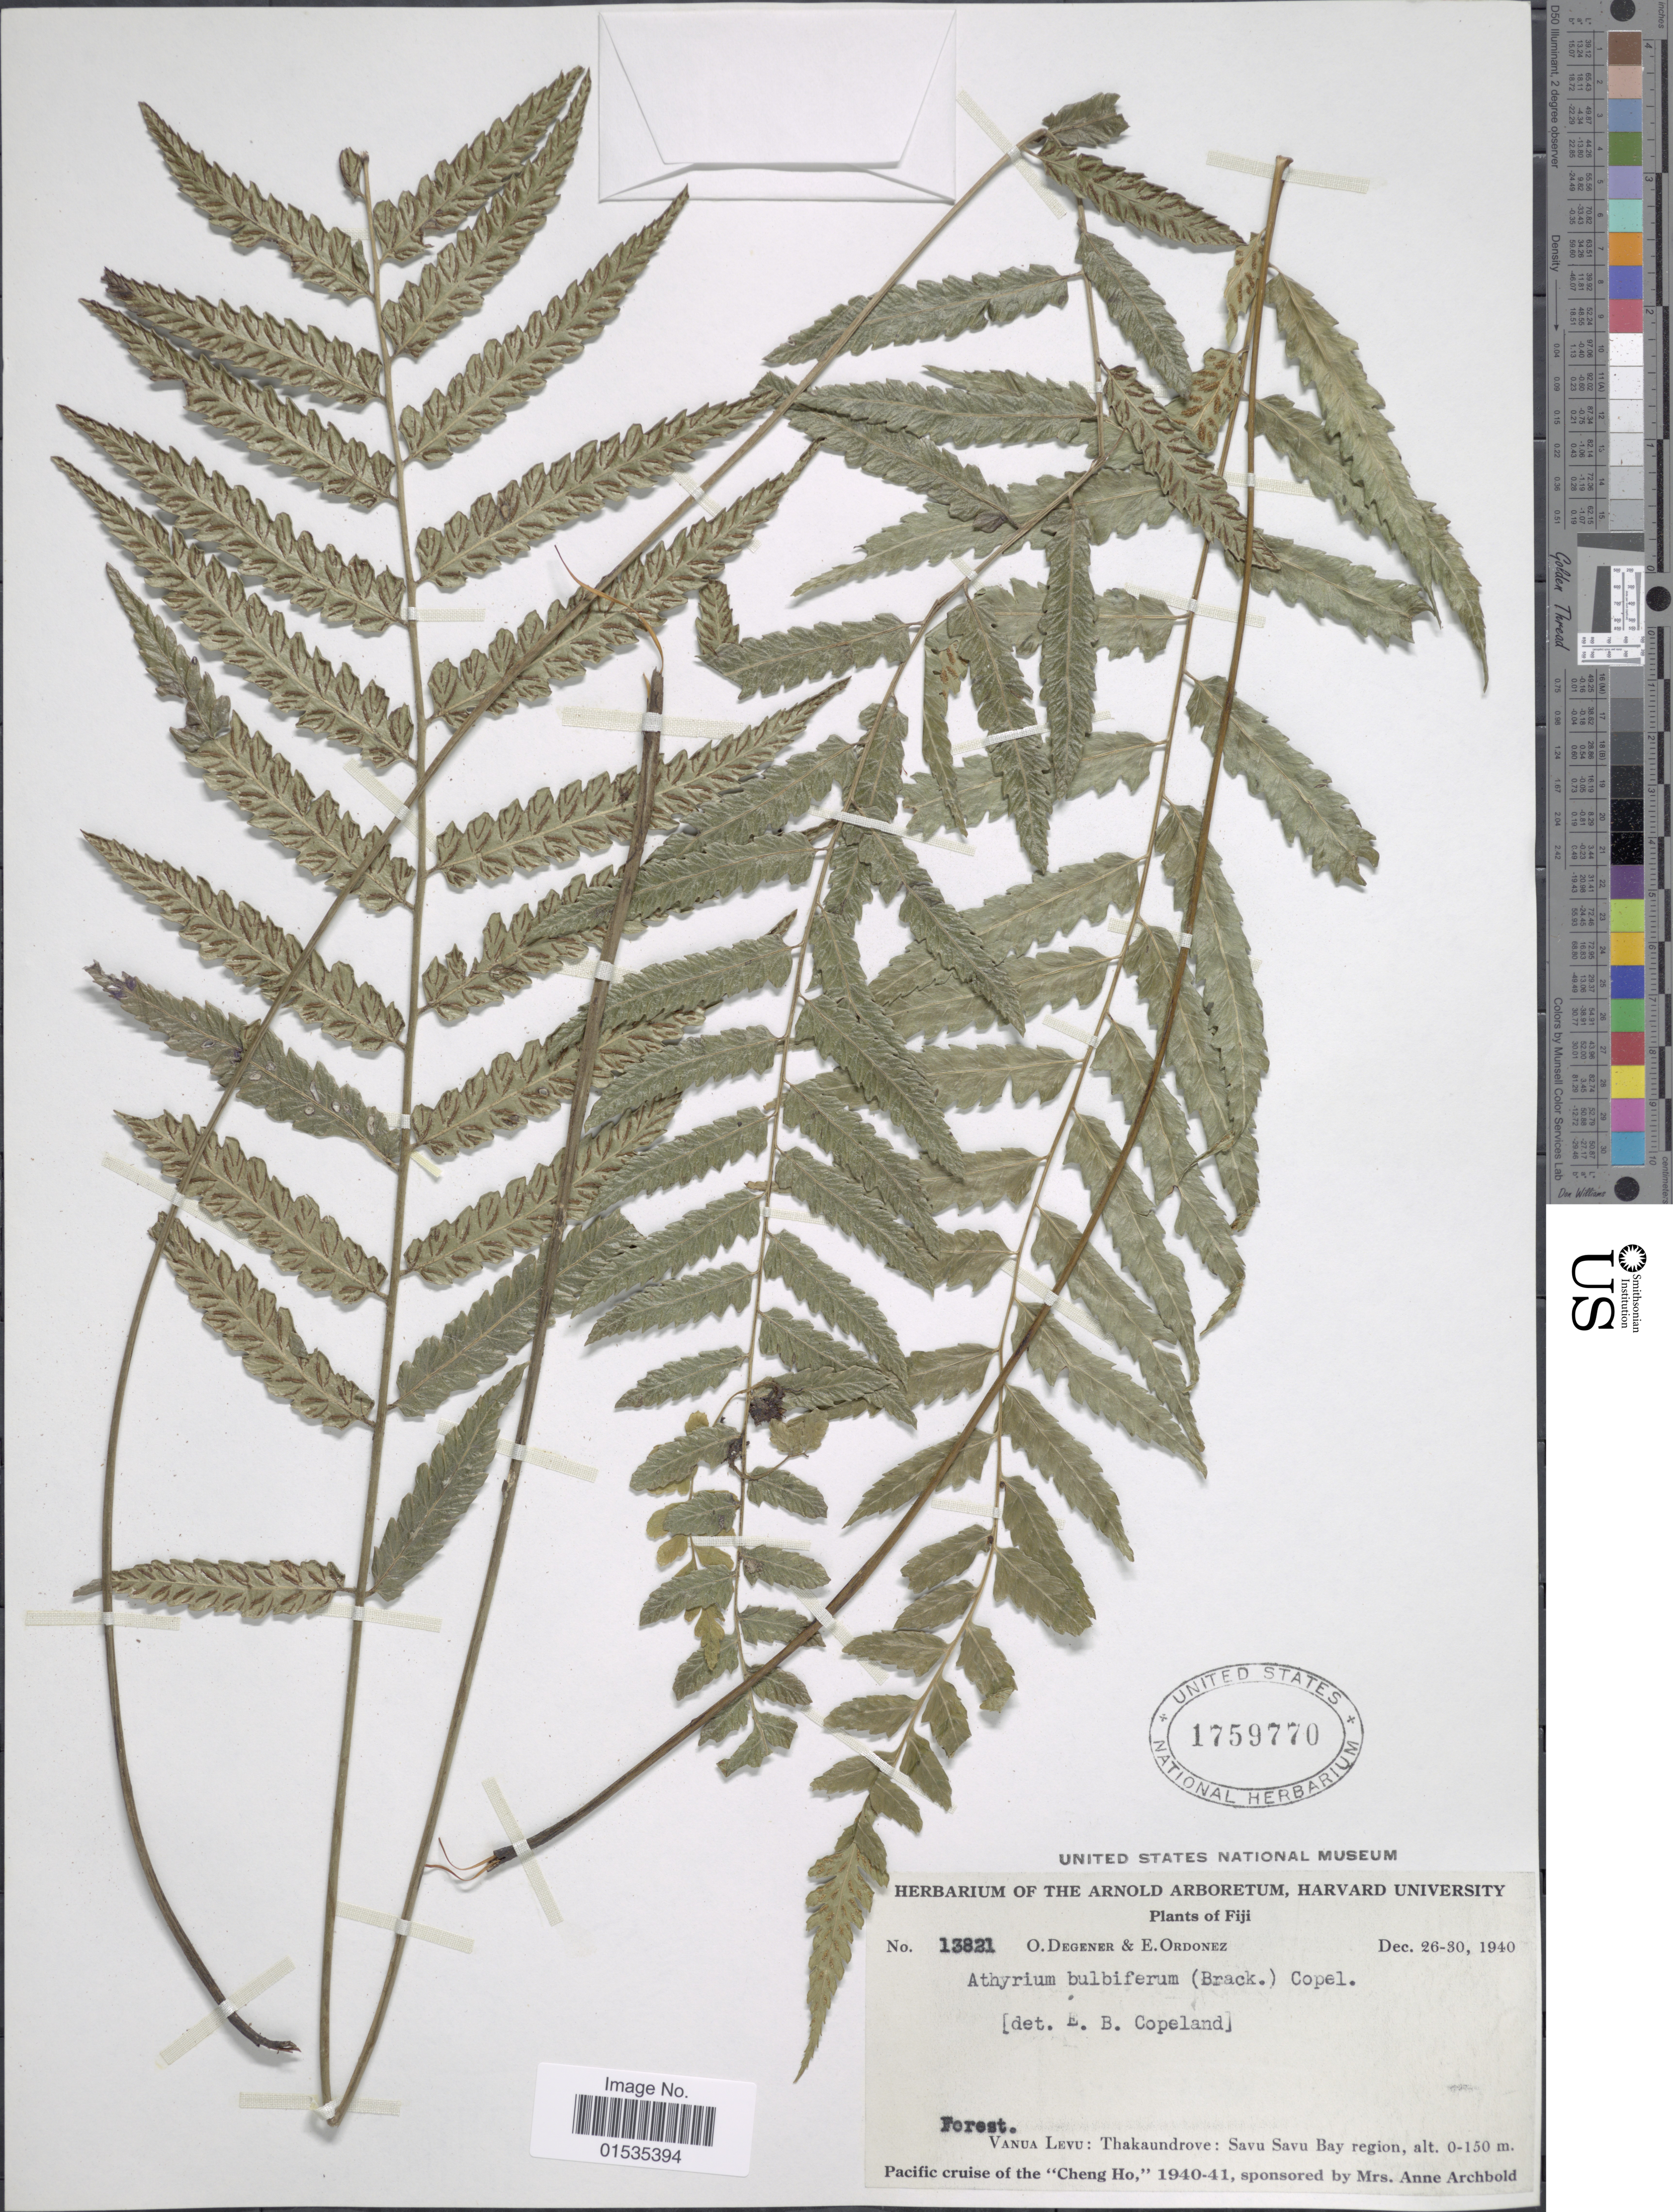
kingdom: Plantae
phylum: Tracheophyta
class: Polypodiopsida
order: Polypodiales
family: Athyriaceae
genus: Diplazium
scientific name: Diplazium bulbiferum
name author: Brack. in Wilkes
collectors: O. Degener & E. Ordonez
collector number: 13821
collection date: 1940-12-26/1940-12-30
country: Fiji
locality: Vanua Levu: Thakaundrove: Savu Savu Bay region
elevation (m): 0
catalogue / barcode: US 1759770